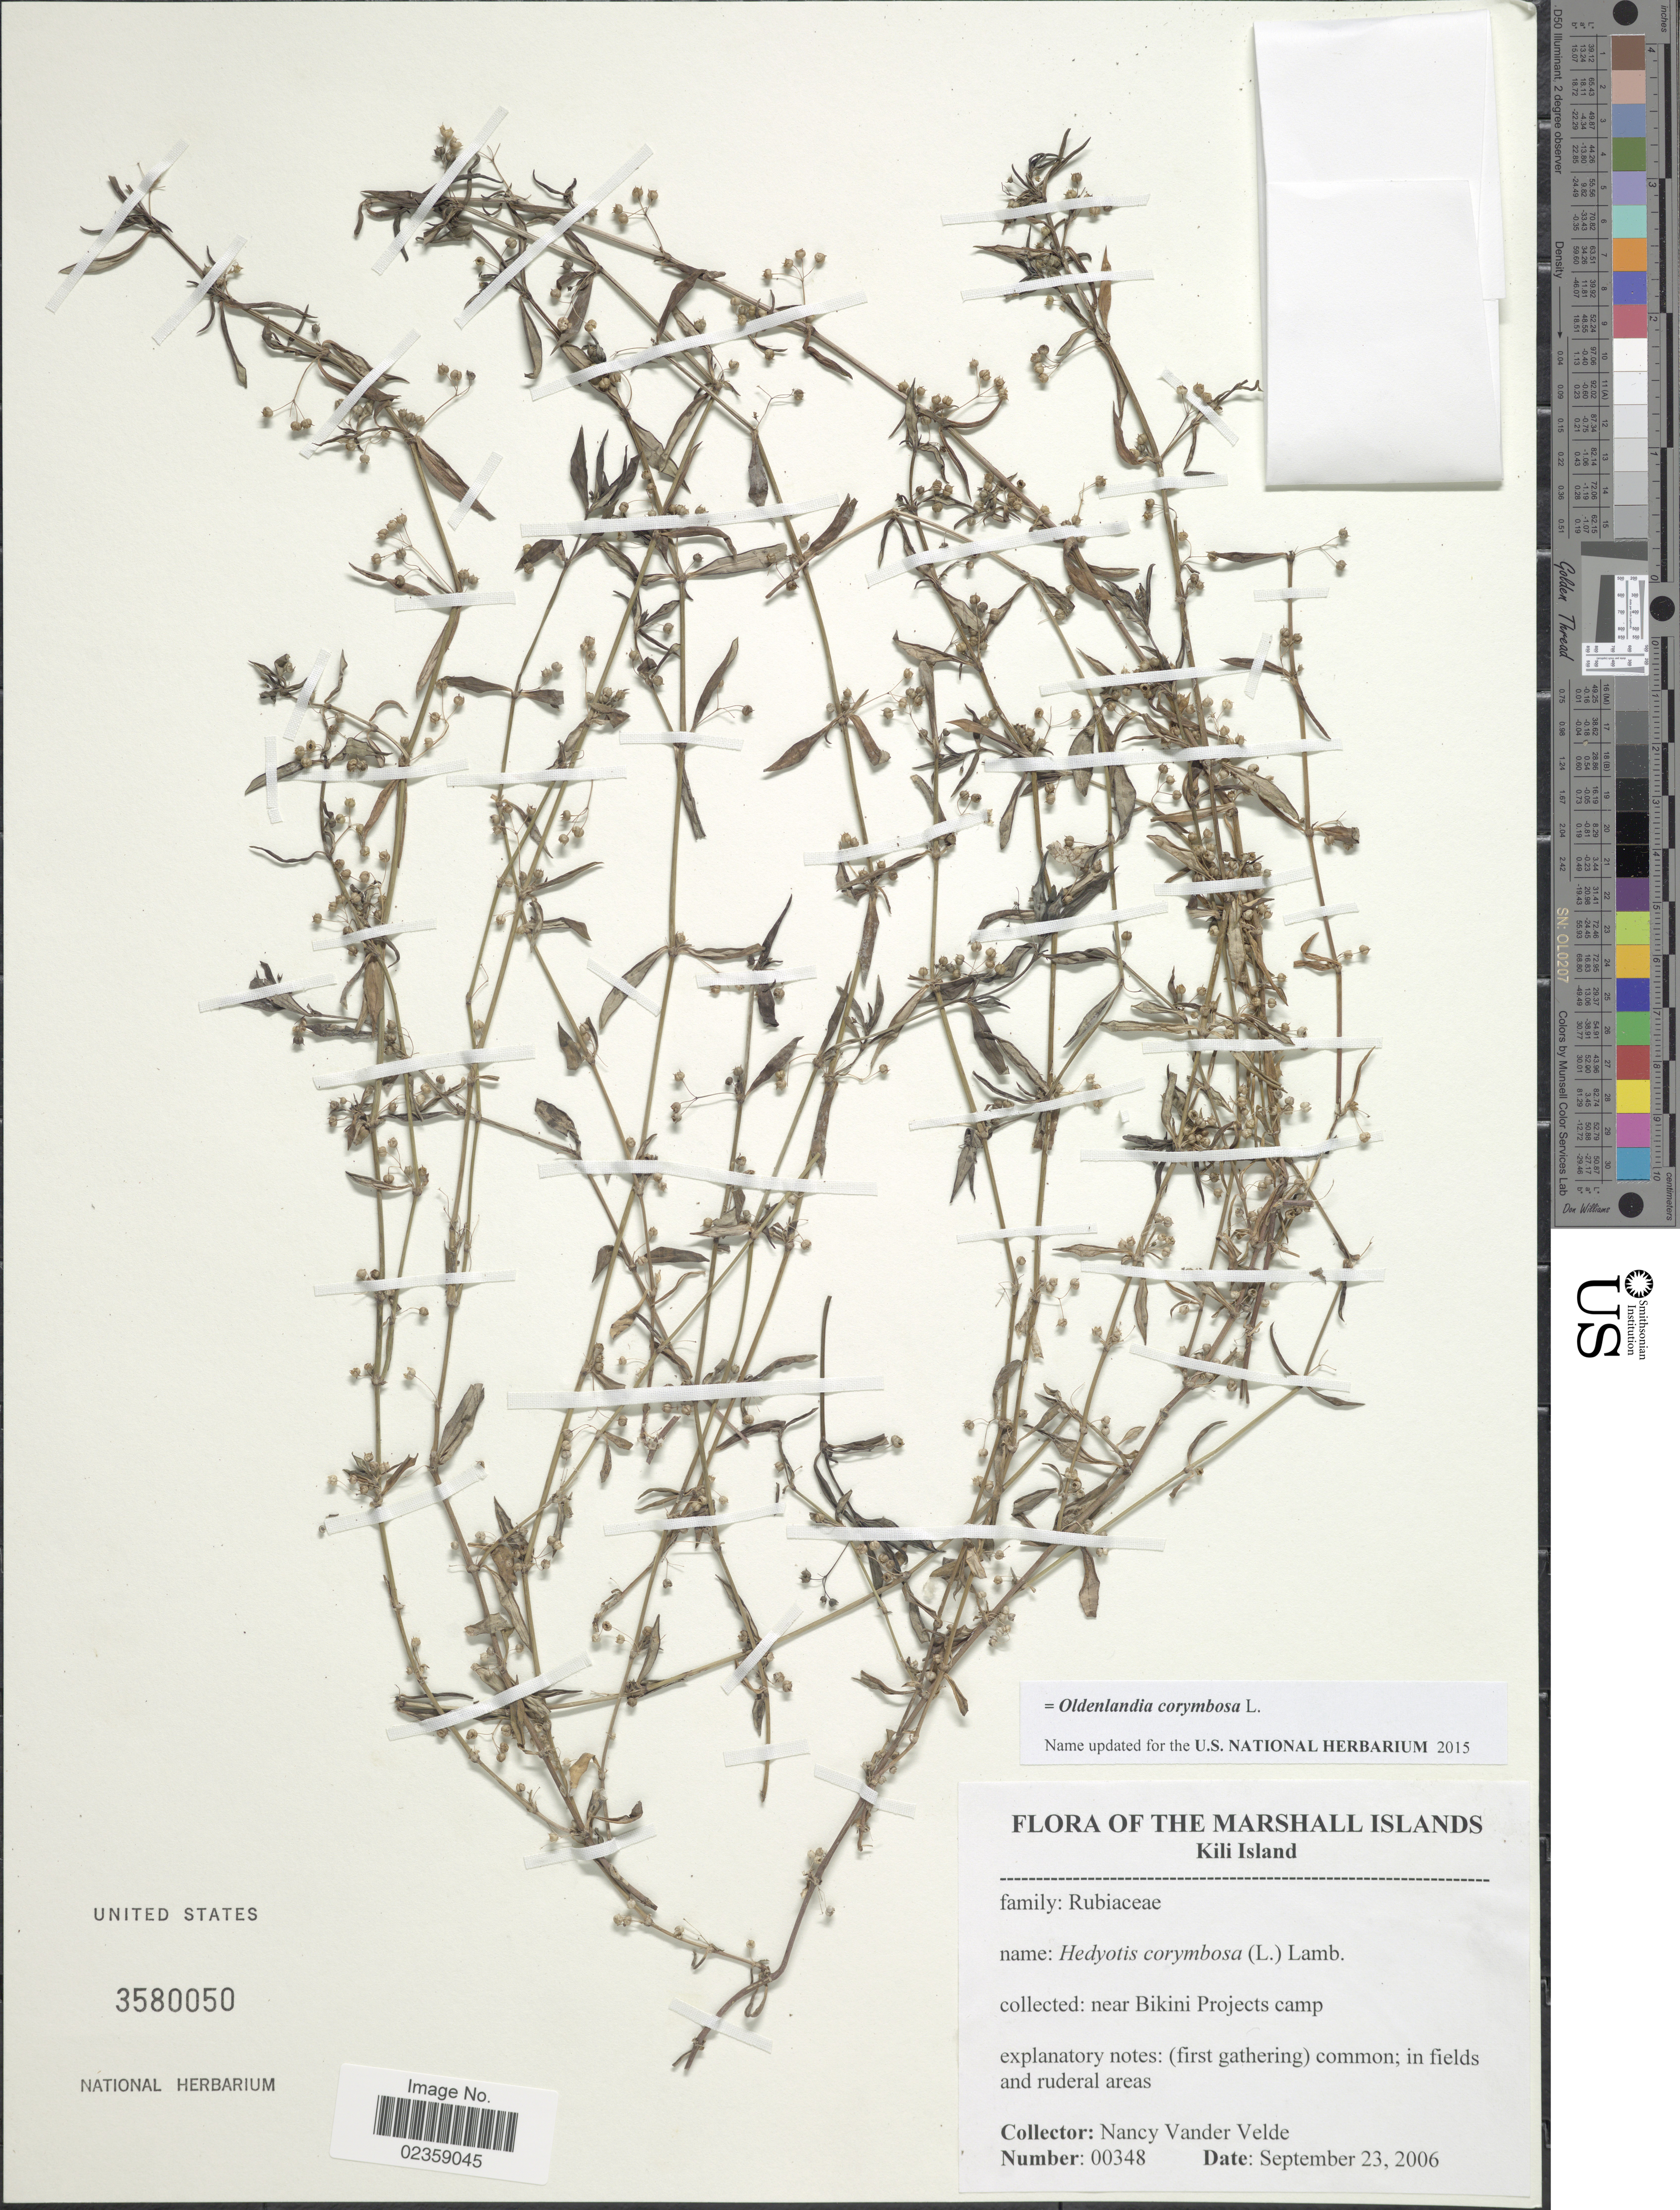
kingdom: Plantae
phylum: Tracheophyta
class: Magnoliopsida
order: Gentianales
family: Rubiaceae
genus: Oldenlandia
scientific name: Oldenlandia corymbosa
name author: L.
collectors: N. Vander Velde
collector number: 00348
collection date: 2006-09-23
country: Marshall Islands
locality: Kili Island. Near Bikini Projects camp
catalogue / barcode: US 3580050